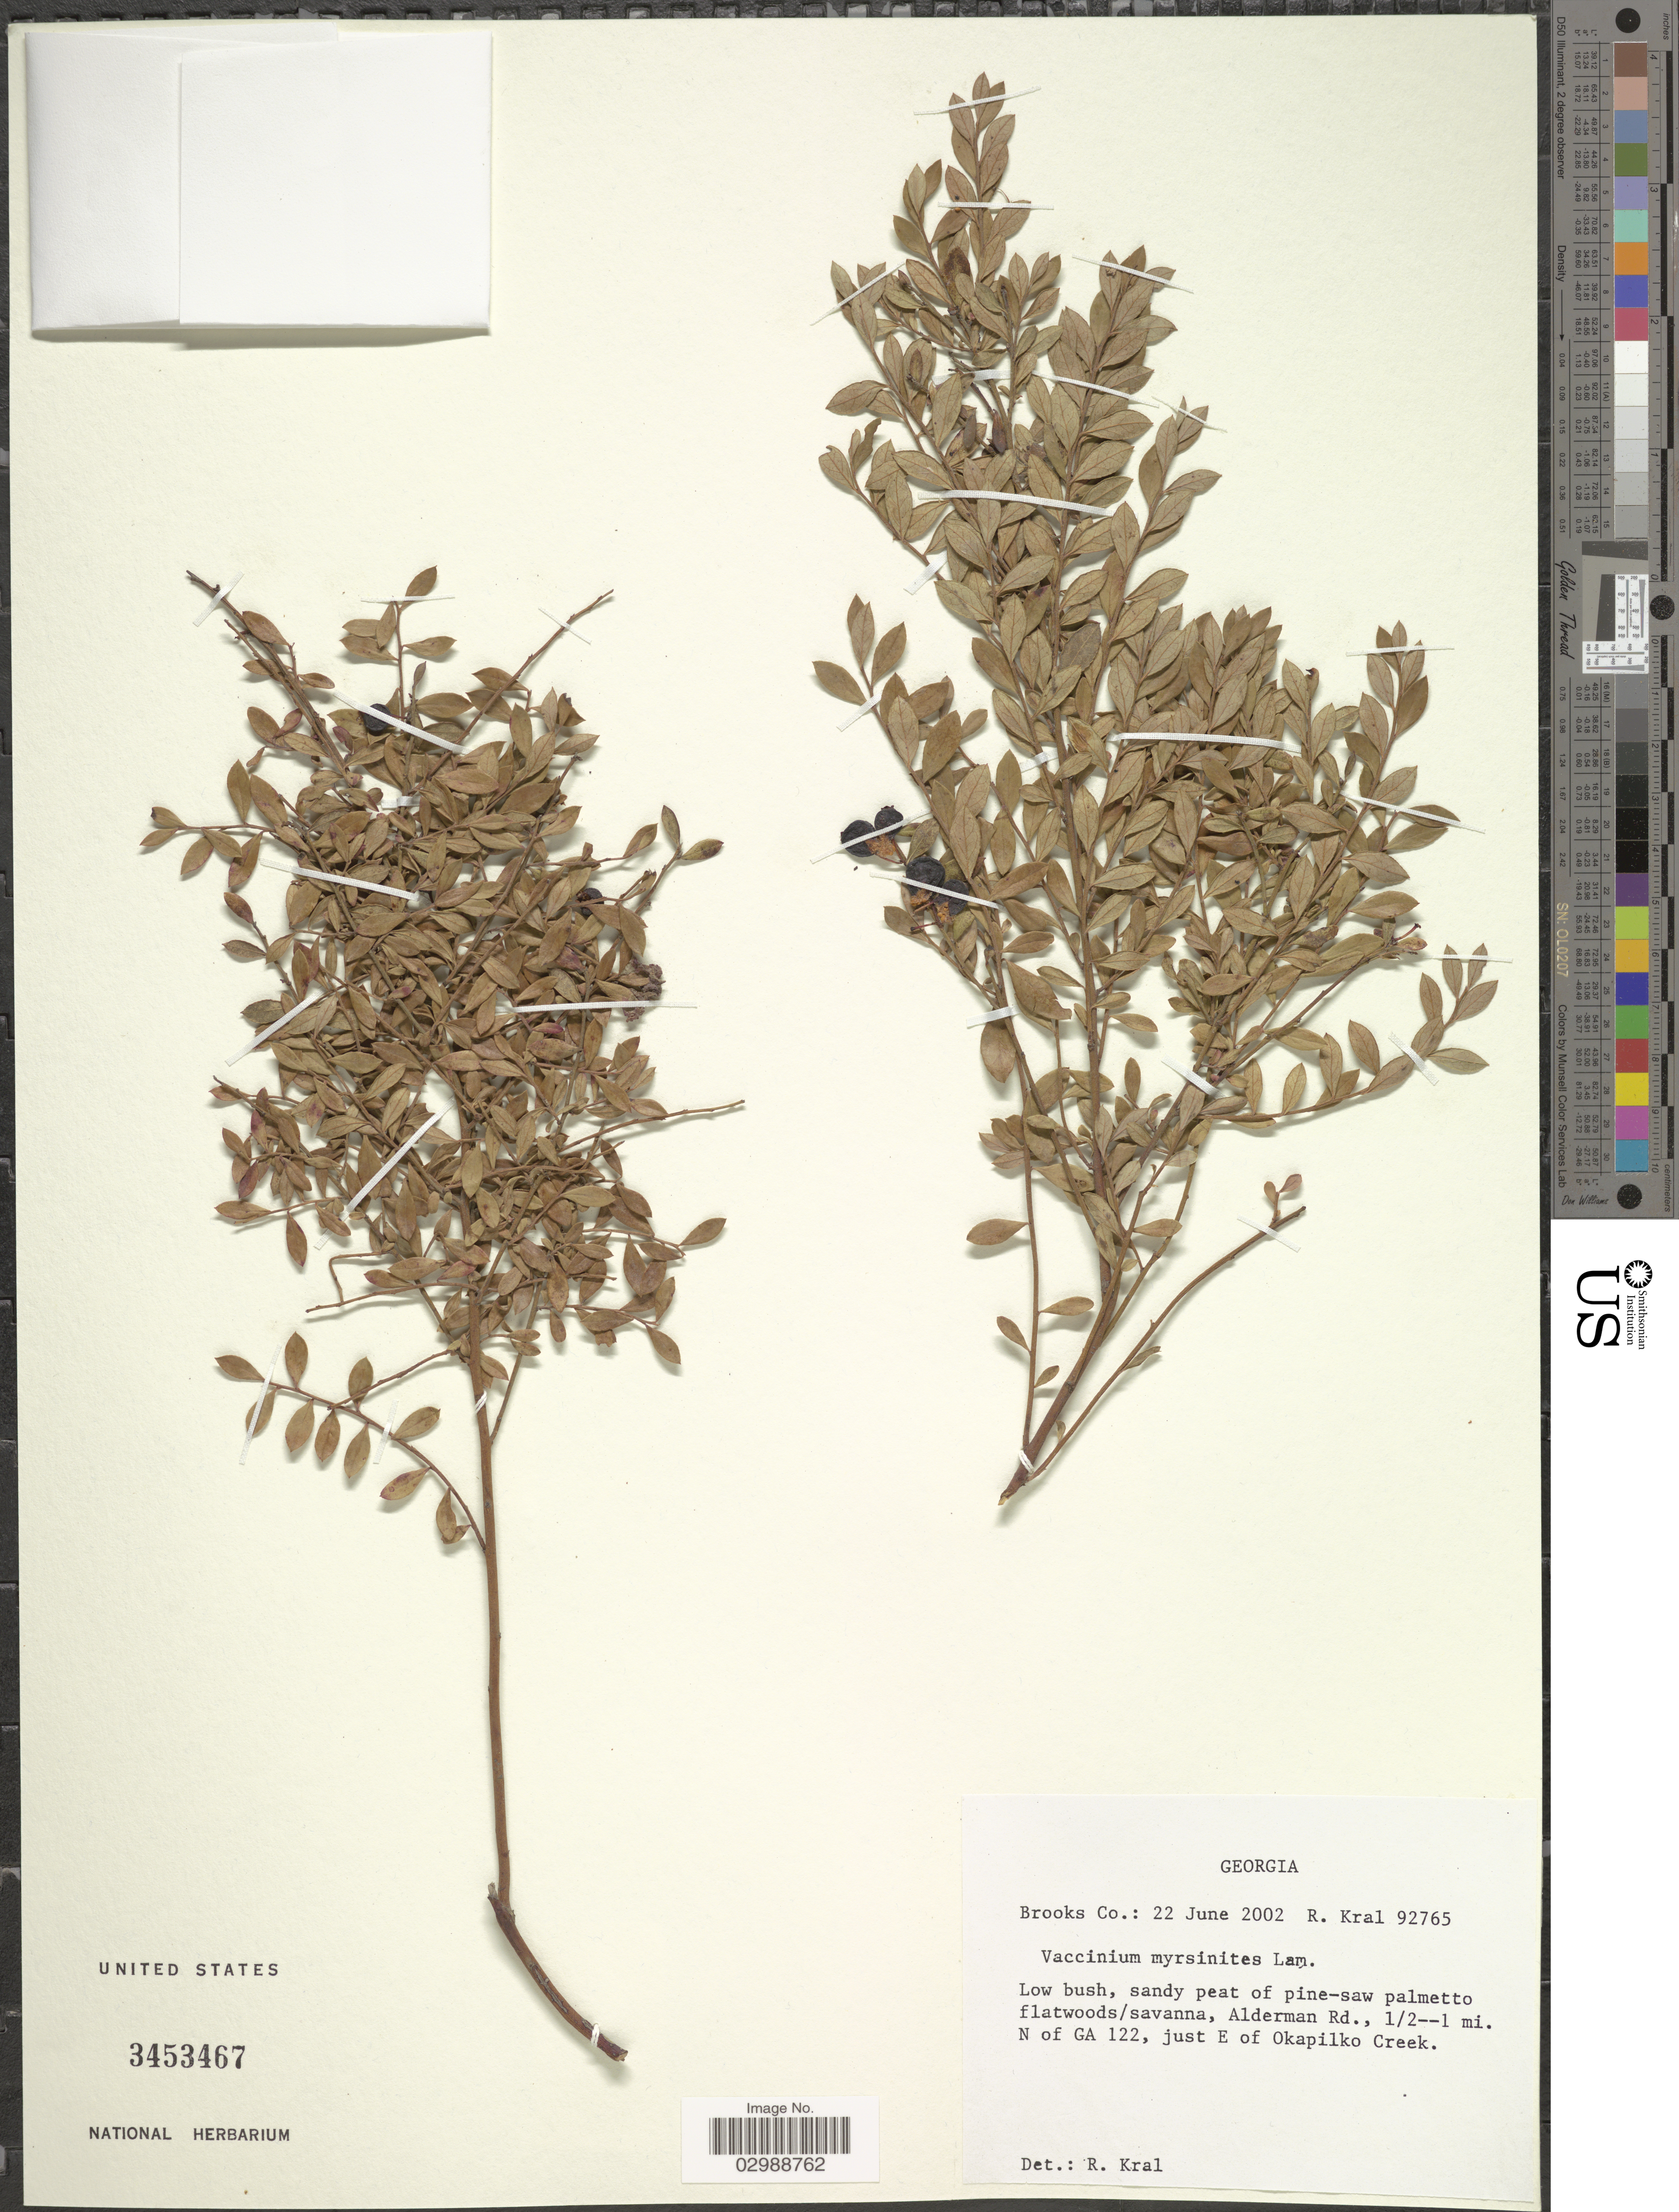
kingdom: Plantae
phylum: Tracheophyta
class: Magnoliopsida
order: Ericales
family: Ericaceae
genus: Vaccinium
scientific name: Vaccinium myrsinites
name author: Lam.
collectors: R. Kral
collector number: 92765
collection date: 2002-06-22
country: United States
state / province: Georgia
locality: Brooks Co. Alderman Rd., ½--1 mi. N of GA 122, just E of Okapilko Creek.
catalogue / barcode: US 3453467